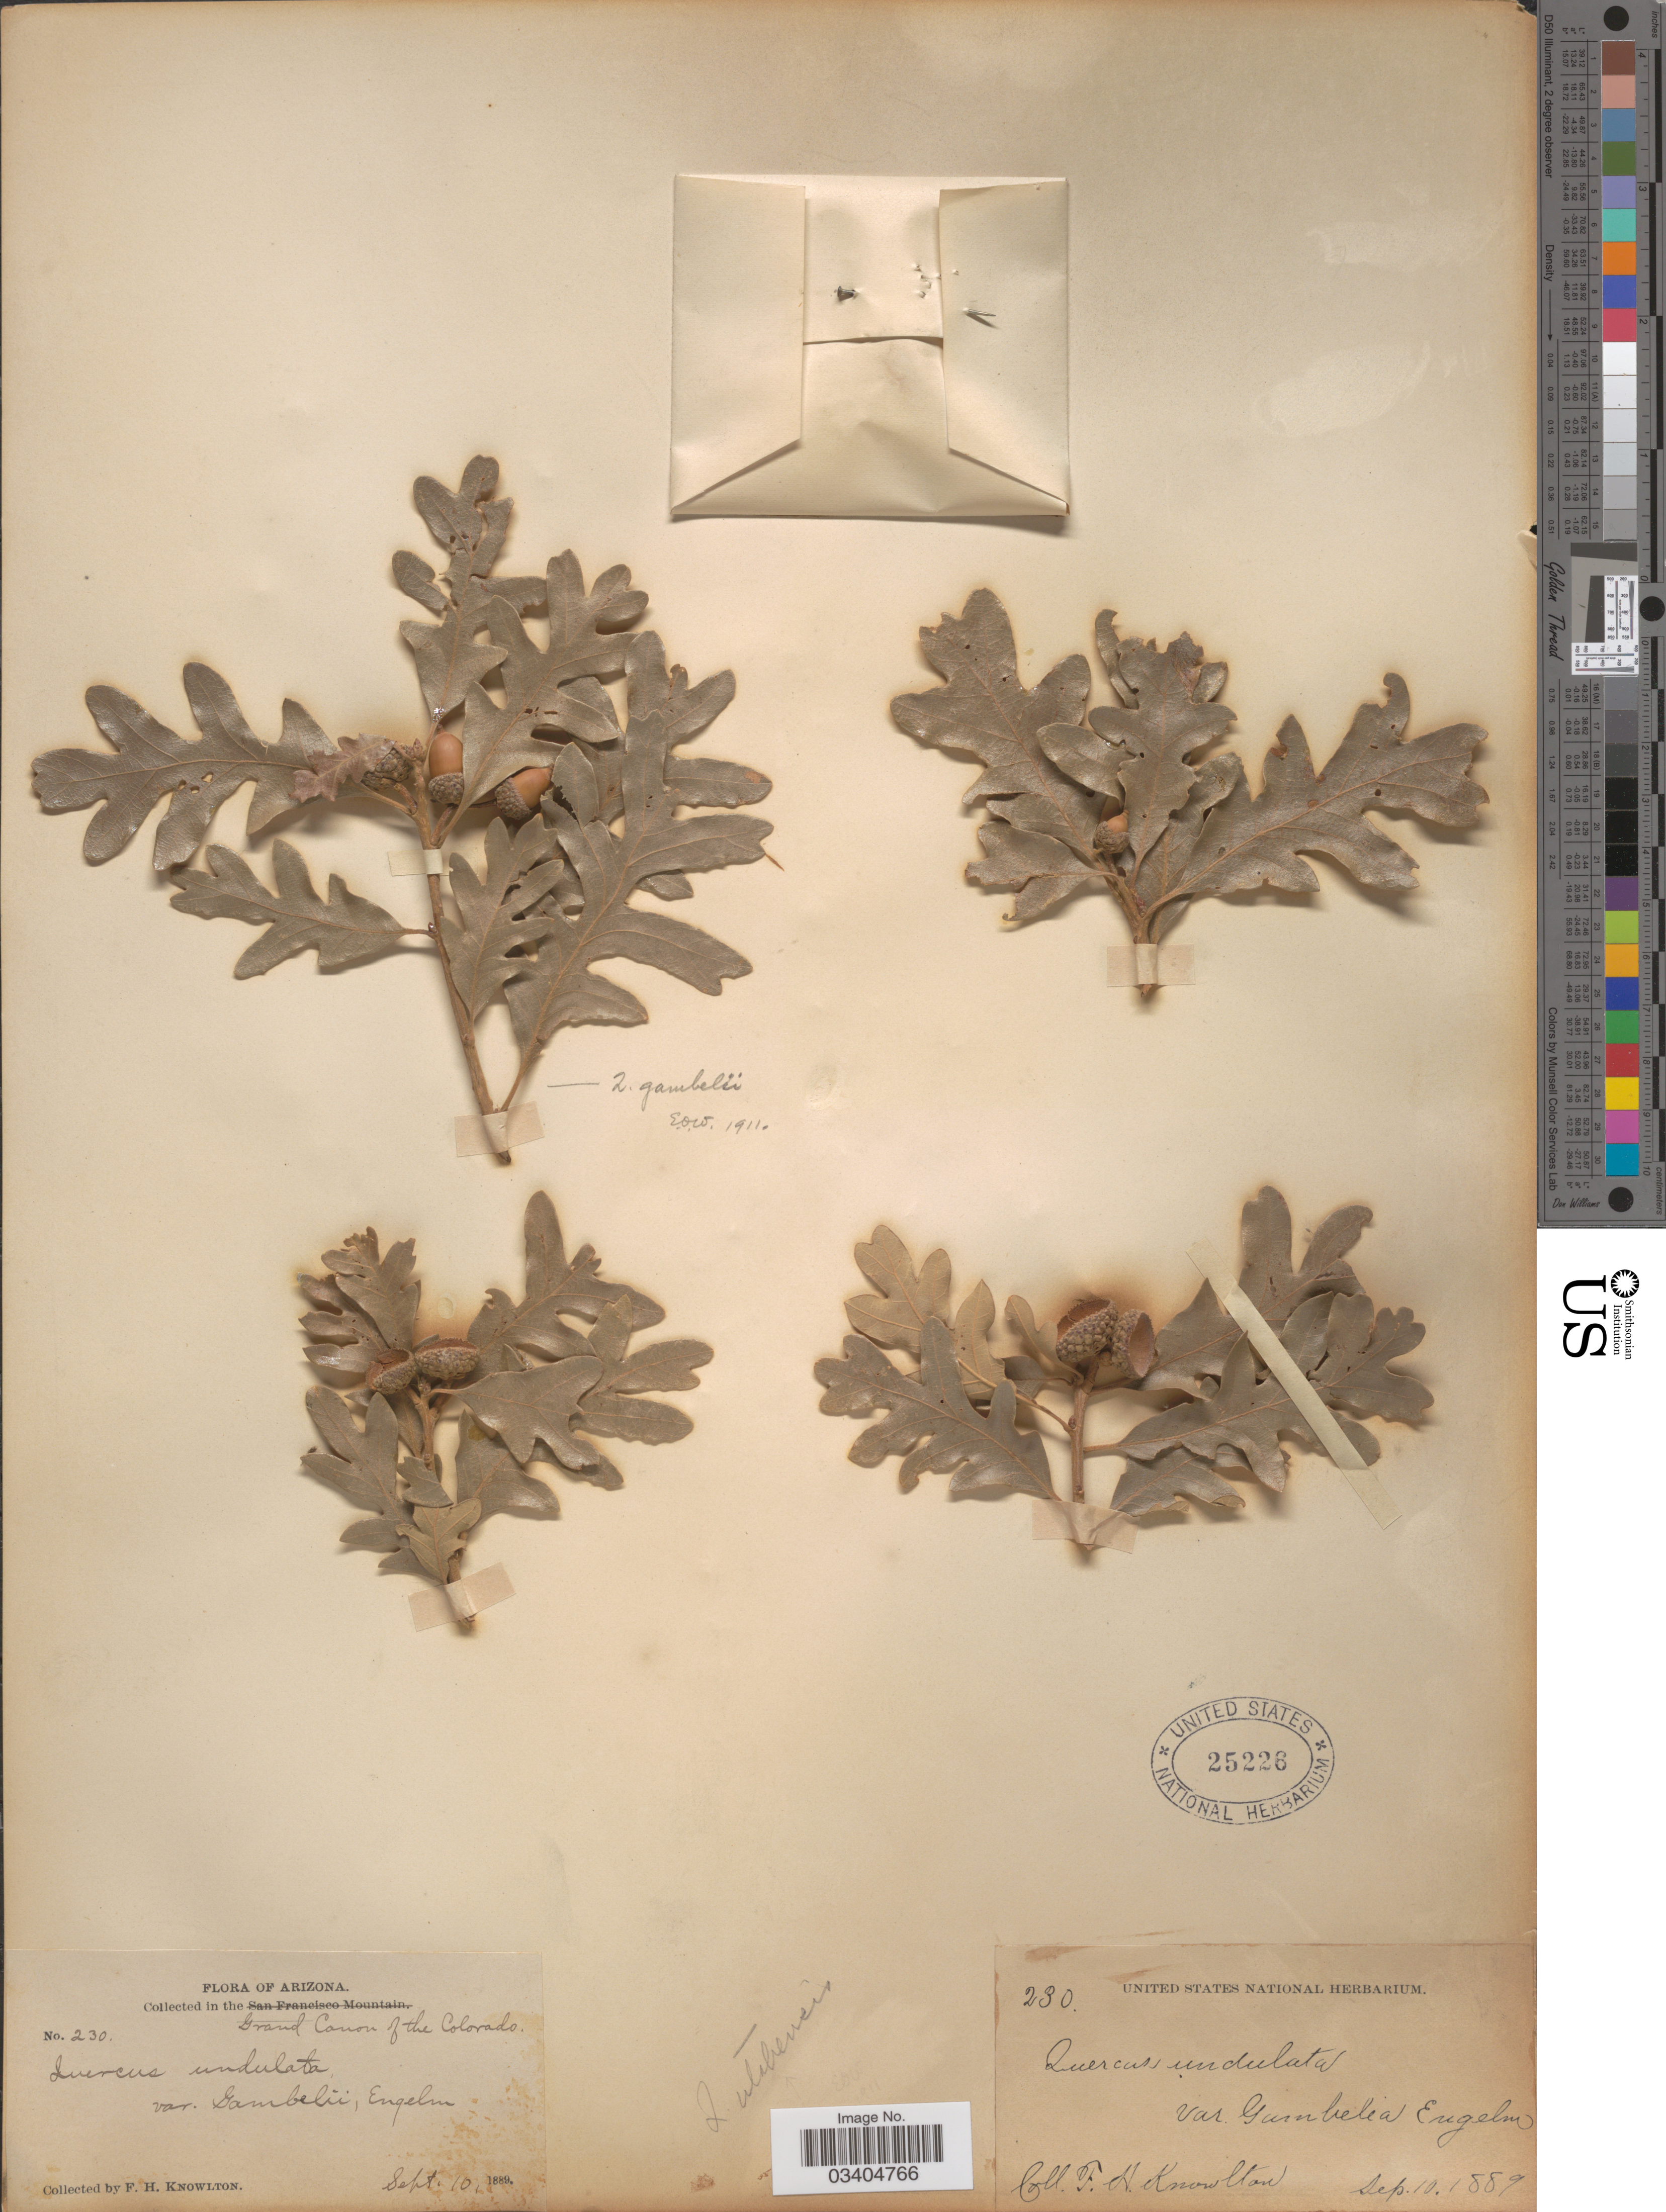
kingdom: Plantae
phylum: Tracheophyta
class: Magnoliopsida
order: Fagales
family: Fagaceae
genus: Quercus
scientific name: Quercus gambelii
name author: Nutt.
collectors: F. H. Knowlton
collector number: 230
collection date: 1889-09-10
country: United States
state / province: Arizona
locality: In the Grand Canon of the Colorado.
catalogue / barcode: US 25226